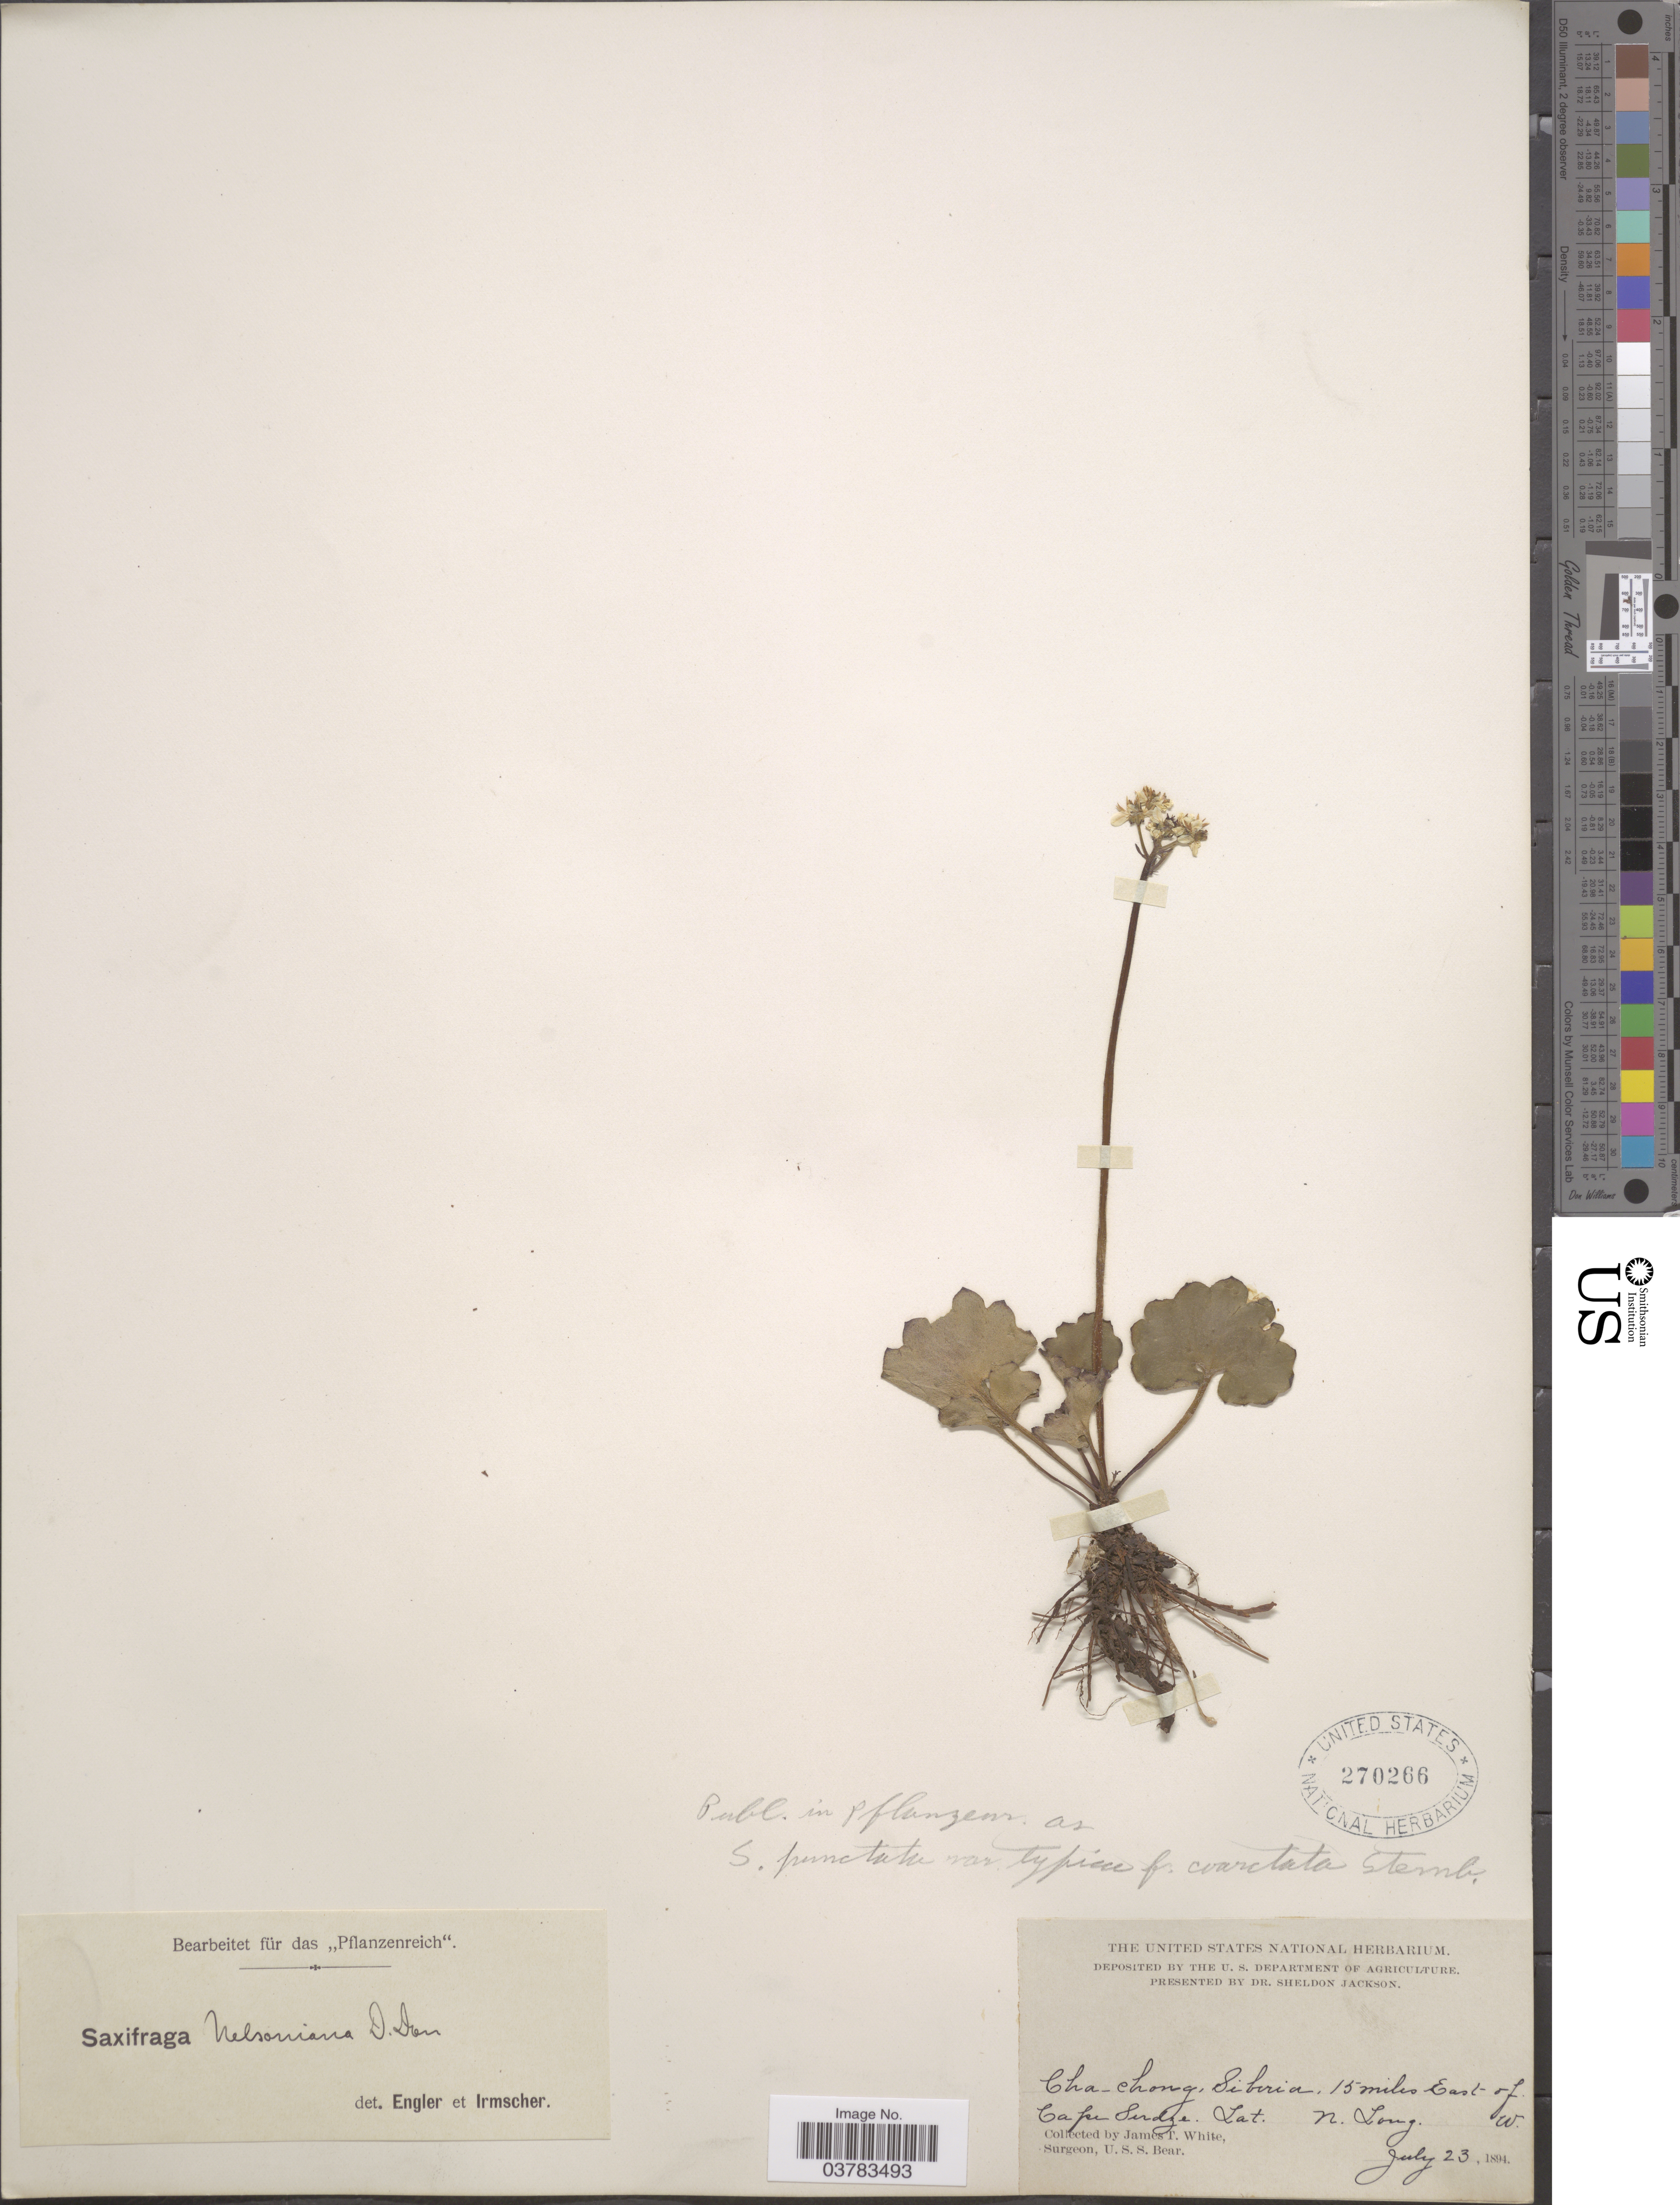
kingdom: Plantae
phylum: Tracheophyta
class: Magnoliopsida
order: Saxifragales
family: Saxifragaceae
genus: Micranthes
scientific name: Micranthes punctata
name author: (L.) Losinsk.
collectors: J. T. White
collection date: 1894-07-23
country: Russian Federation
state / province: Chukotka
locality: Cha-Chong, Siberia, 15 miles East of Cape Serdze.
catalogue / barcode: US 270266